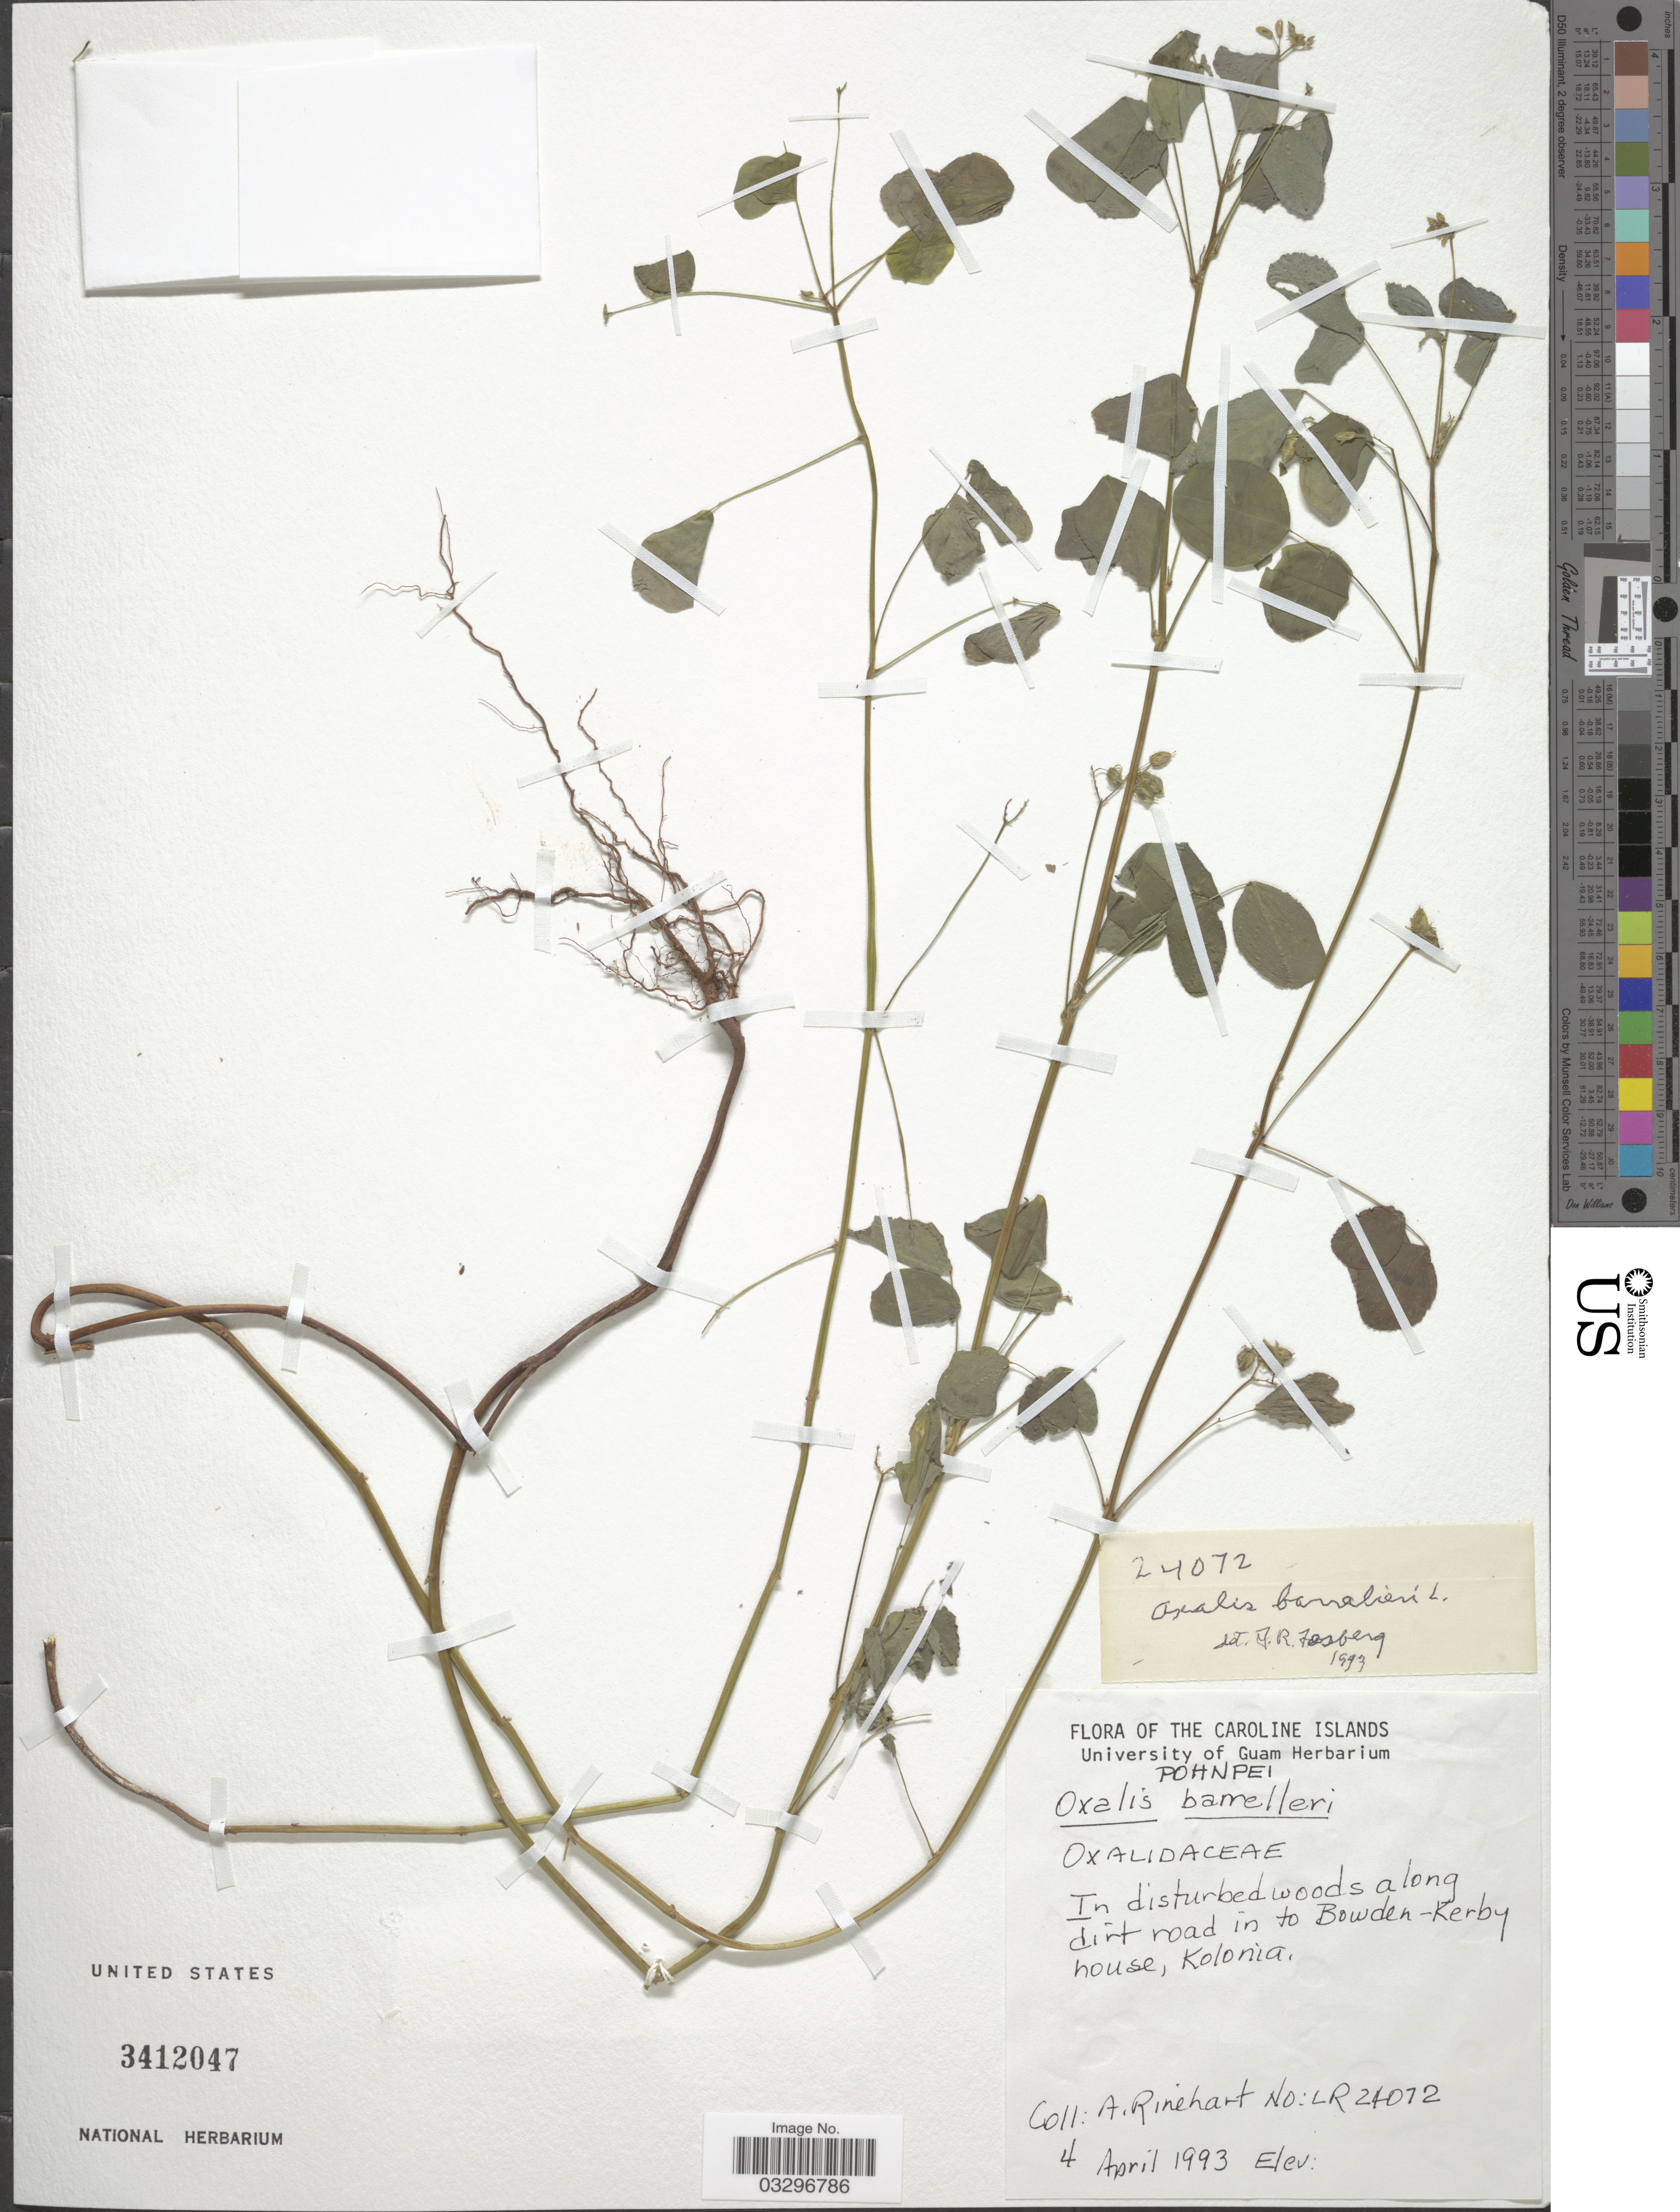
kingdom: Plantae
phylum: Tracheophyta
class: Magnoliopsida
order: Oxalidales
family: Oxalidaceae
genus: Oxalis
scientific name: Oxalis barrelieri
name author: L.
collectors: A. Rinehart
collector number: LR24072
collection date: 1993-04-04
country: Micronesia, Federated States of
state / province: Pohnpei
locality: The Caroline Islands, In disturbed woods along dirt road in to Bowden-Kerby house, Kolonia.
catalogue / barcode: US 3412047